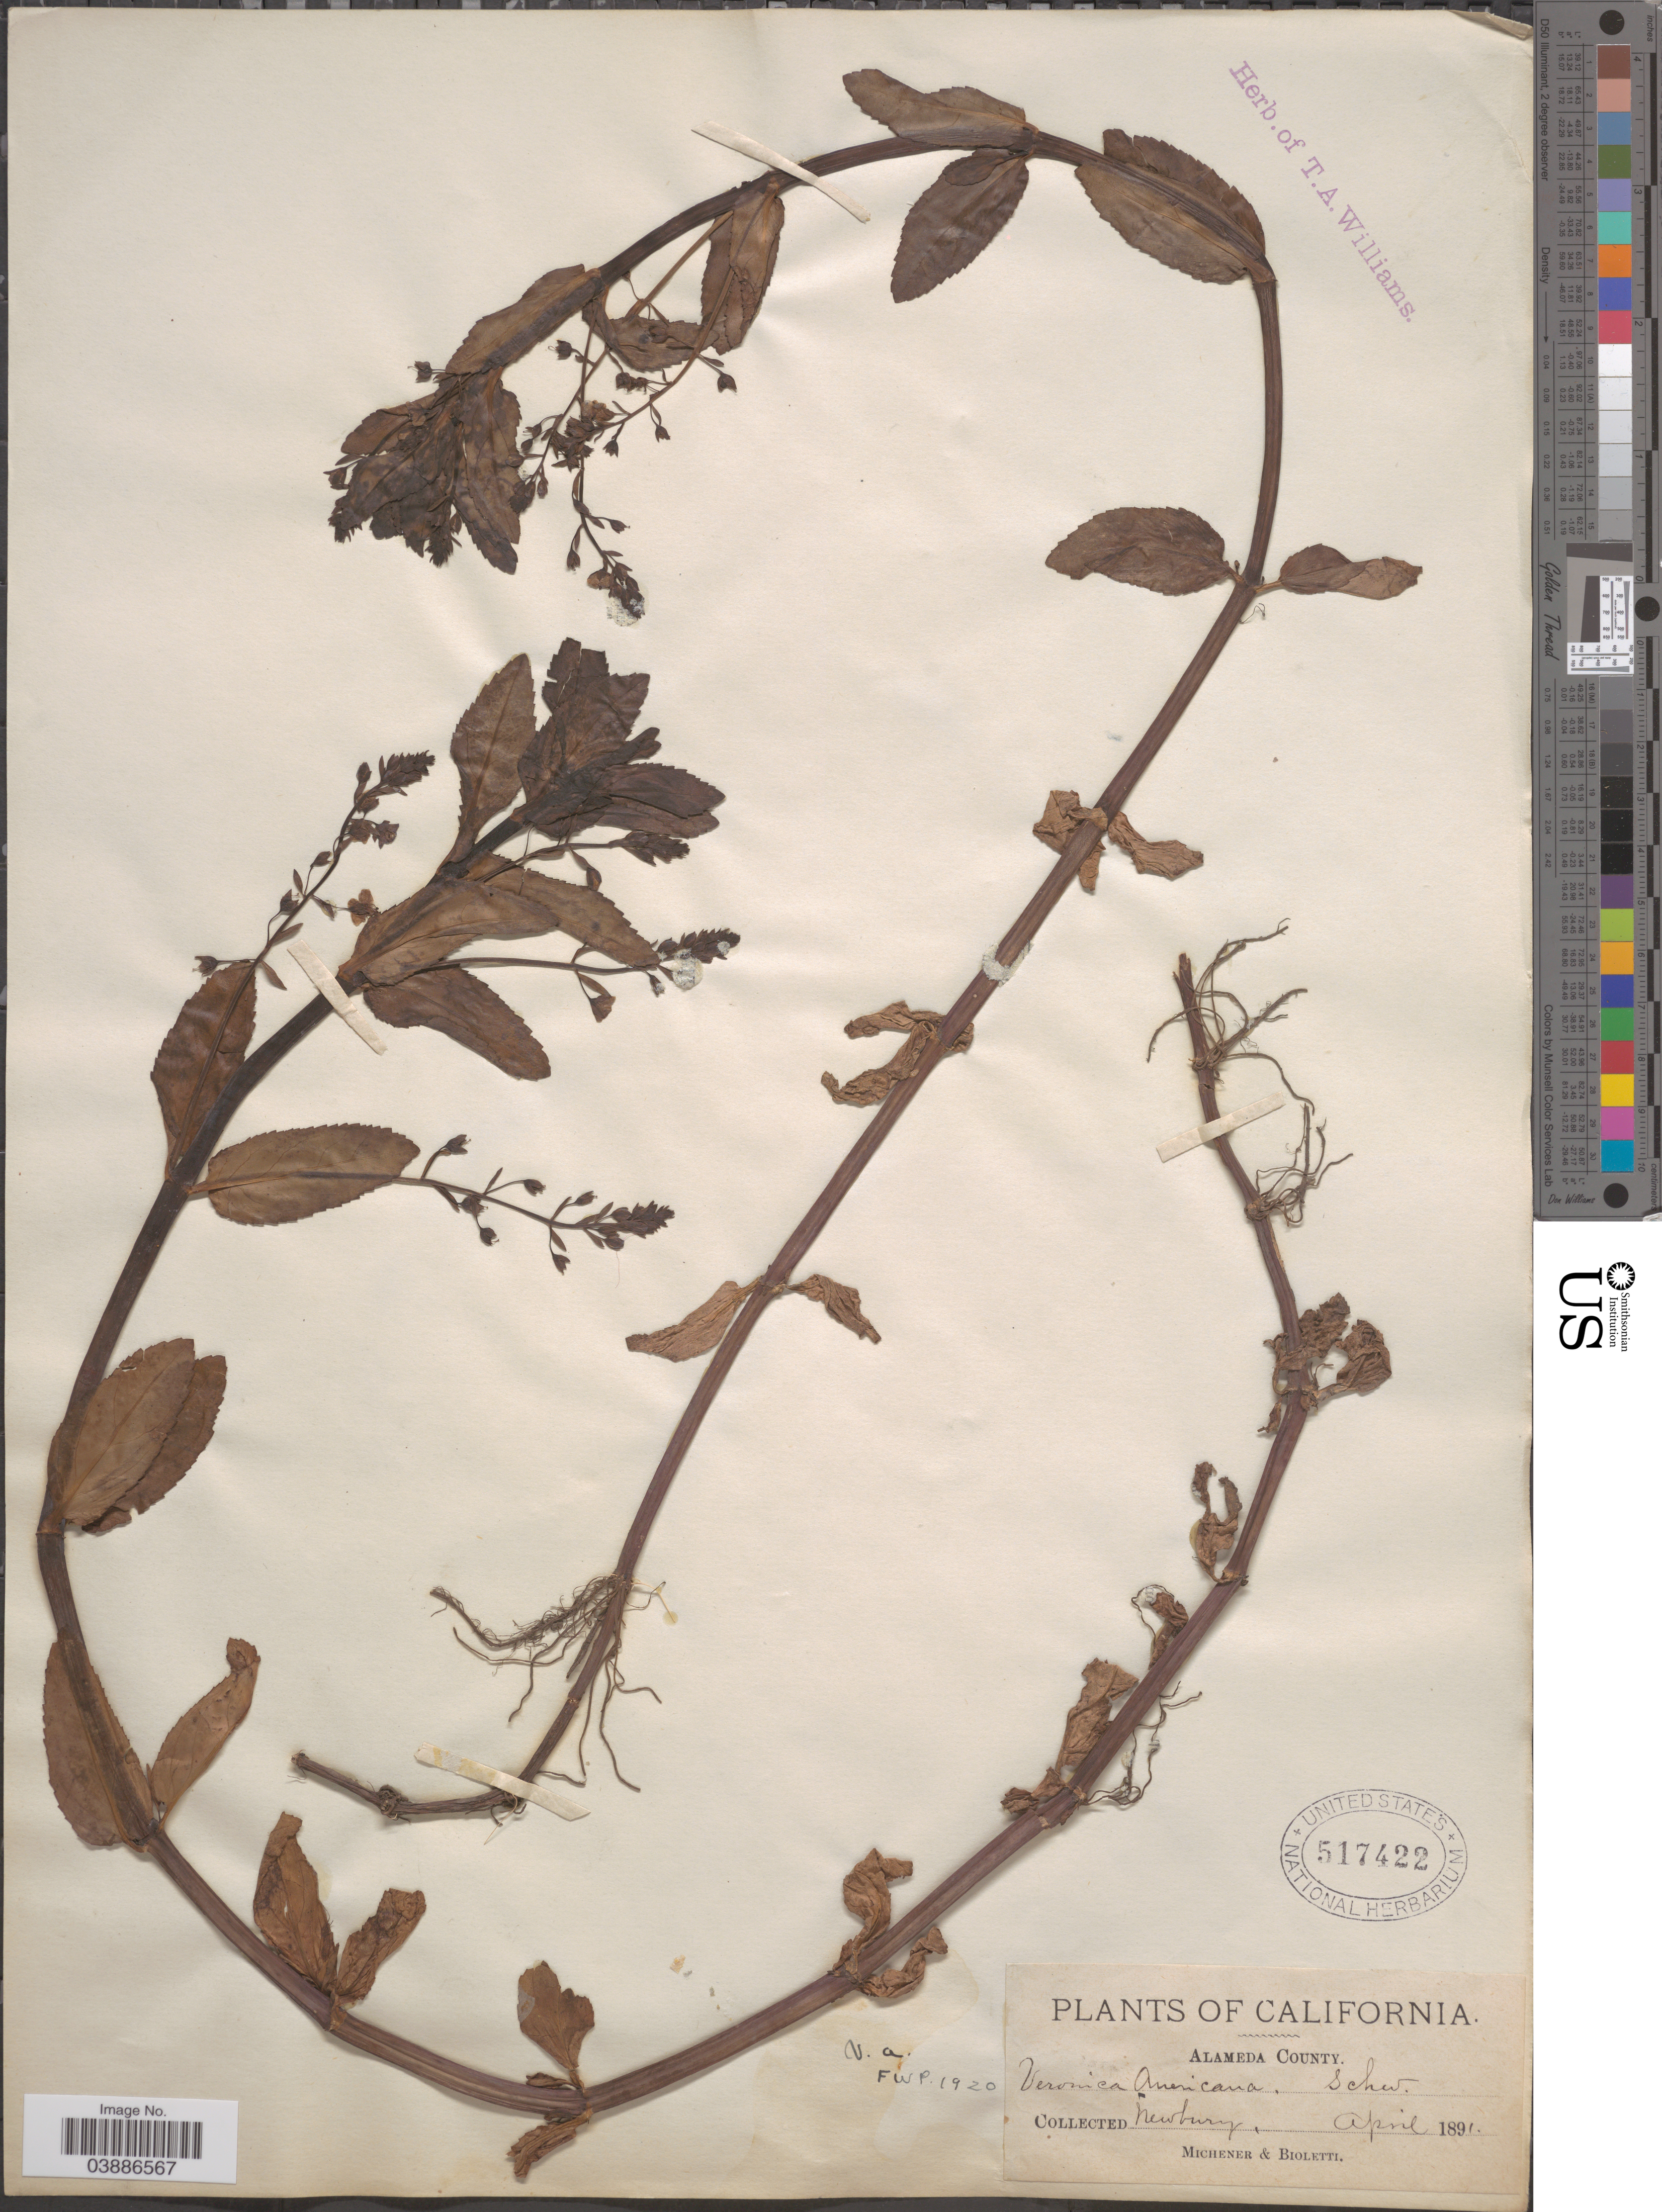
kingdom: Plantae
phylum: Tracheophyta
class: Magnoliopsida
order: Lamiales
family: Plantaginaceae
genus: Veronica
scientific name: Veronica americana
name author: Schwein. ex Benth.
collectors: -. Michener & -- Bioletti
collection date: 1891-04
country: United States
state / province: California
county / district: Alameda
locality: Alameda County. Newbury.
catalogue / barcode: US 517422